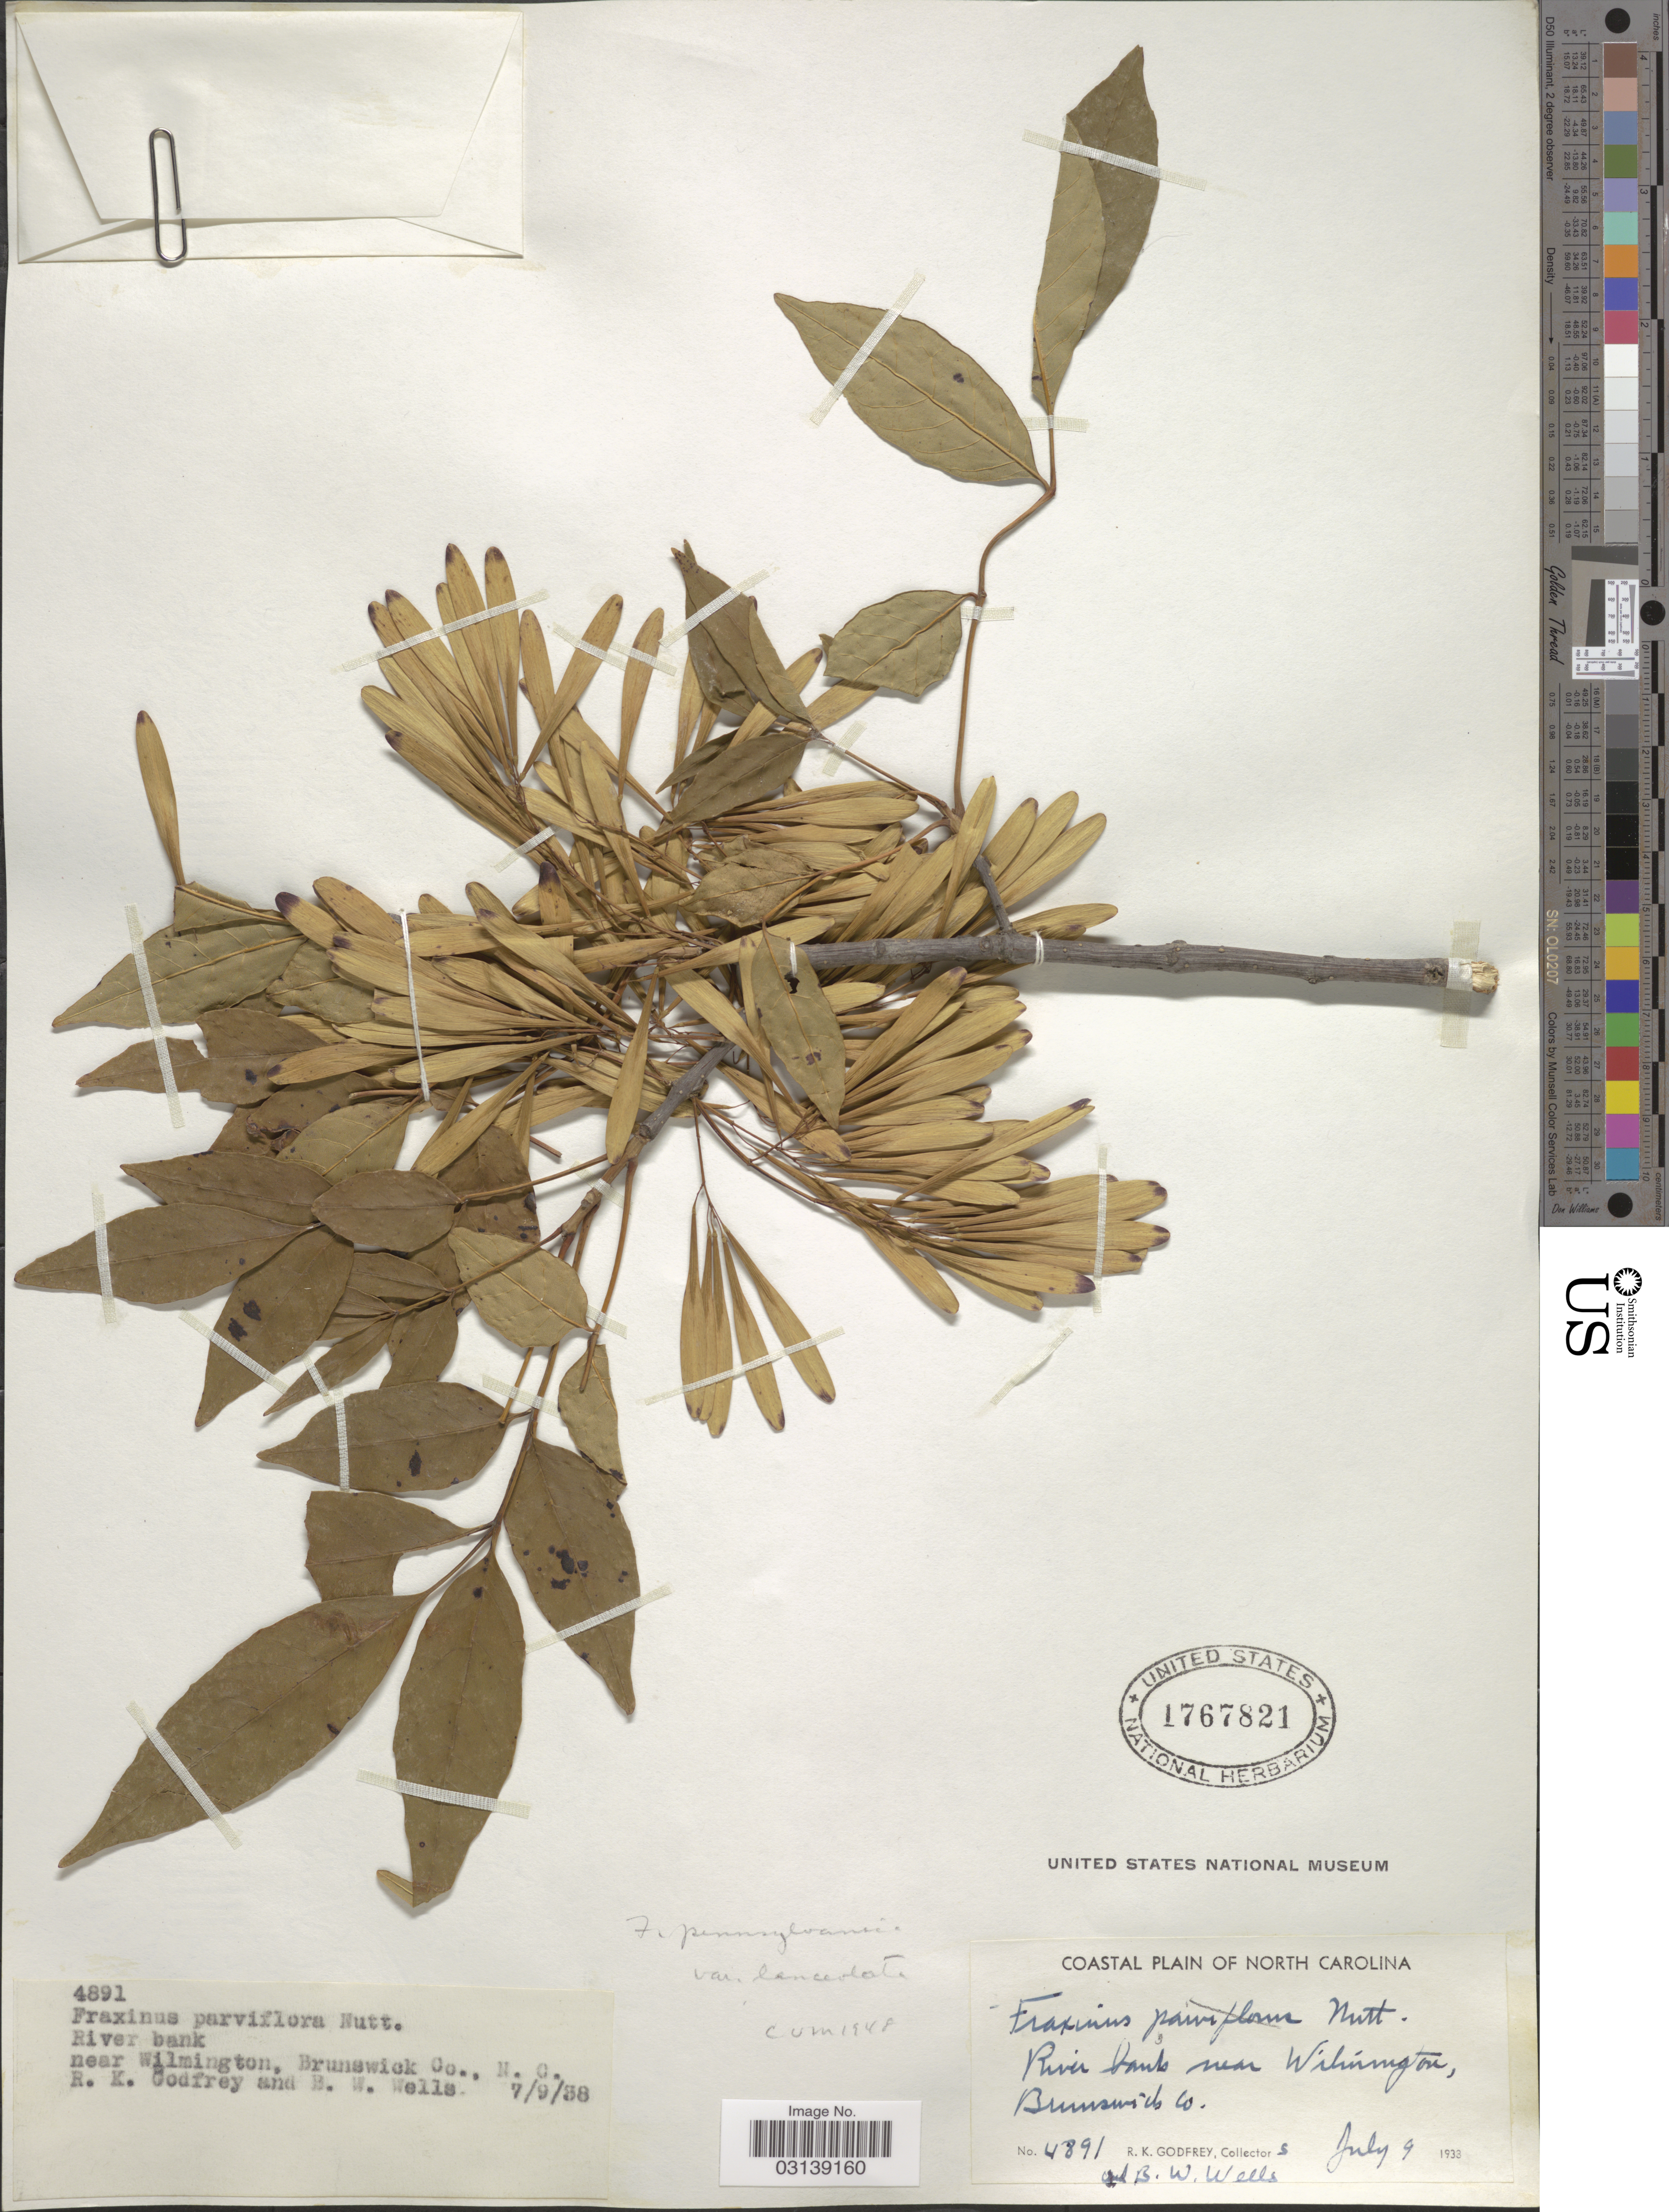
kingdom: Plantae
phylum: Tracheophyta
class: Magnoliopsida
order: Lamiales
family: Oleaceae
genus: Fraxinus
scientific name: Fraxinus pennsylvanica var. lanceolata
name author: Sarg.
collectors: R. K. Godfrey & B. Wells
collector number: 4891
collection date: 1938-07-09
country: United States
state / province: North Carolina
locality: Coastal Plain of North Carolina. River bank near Wilmington, Brunswick Co.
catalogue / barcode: US 1767821